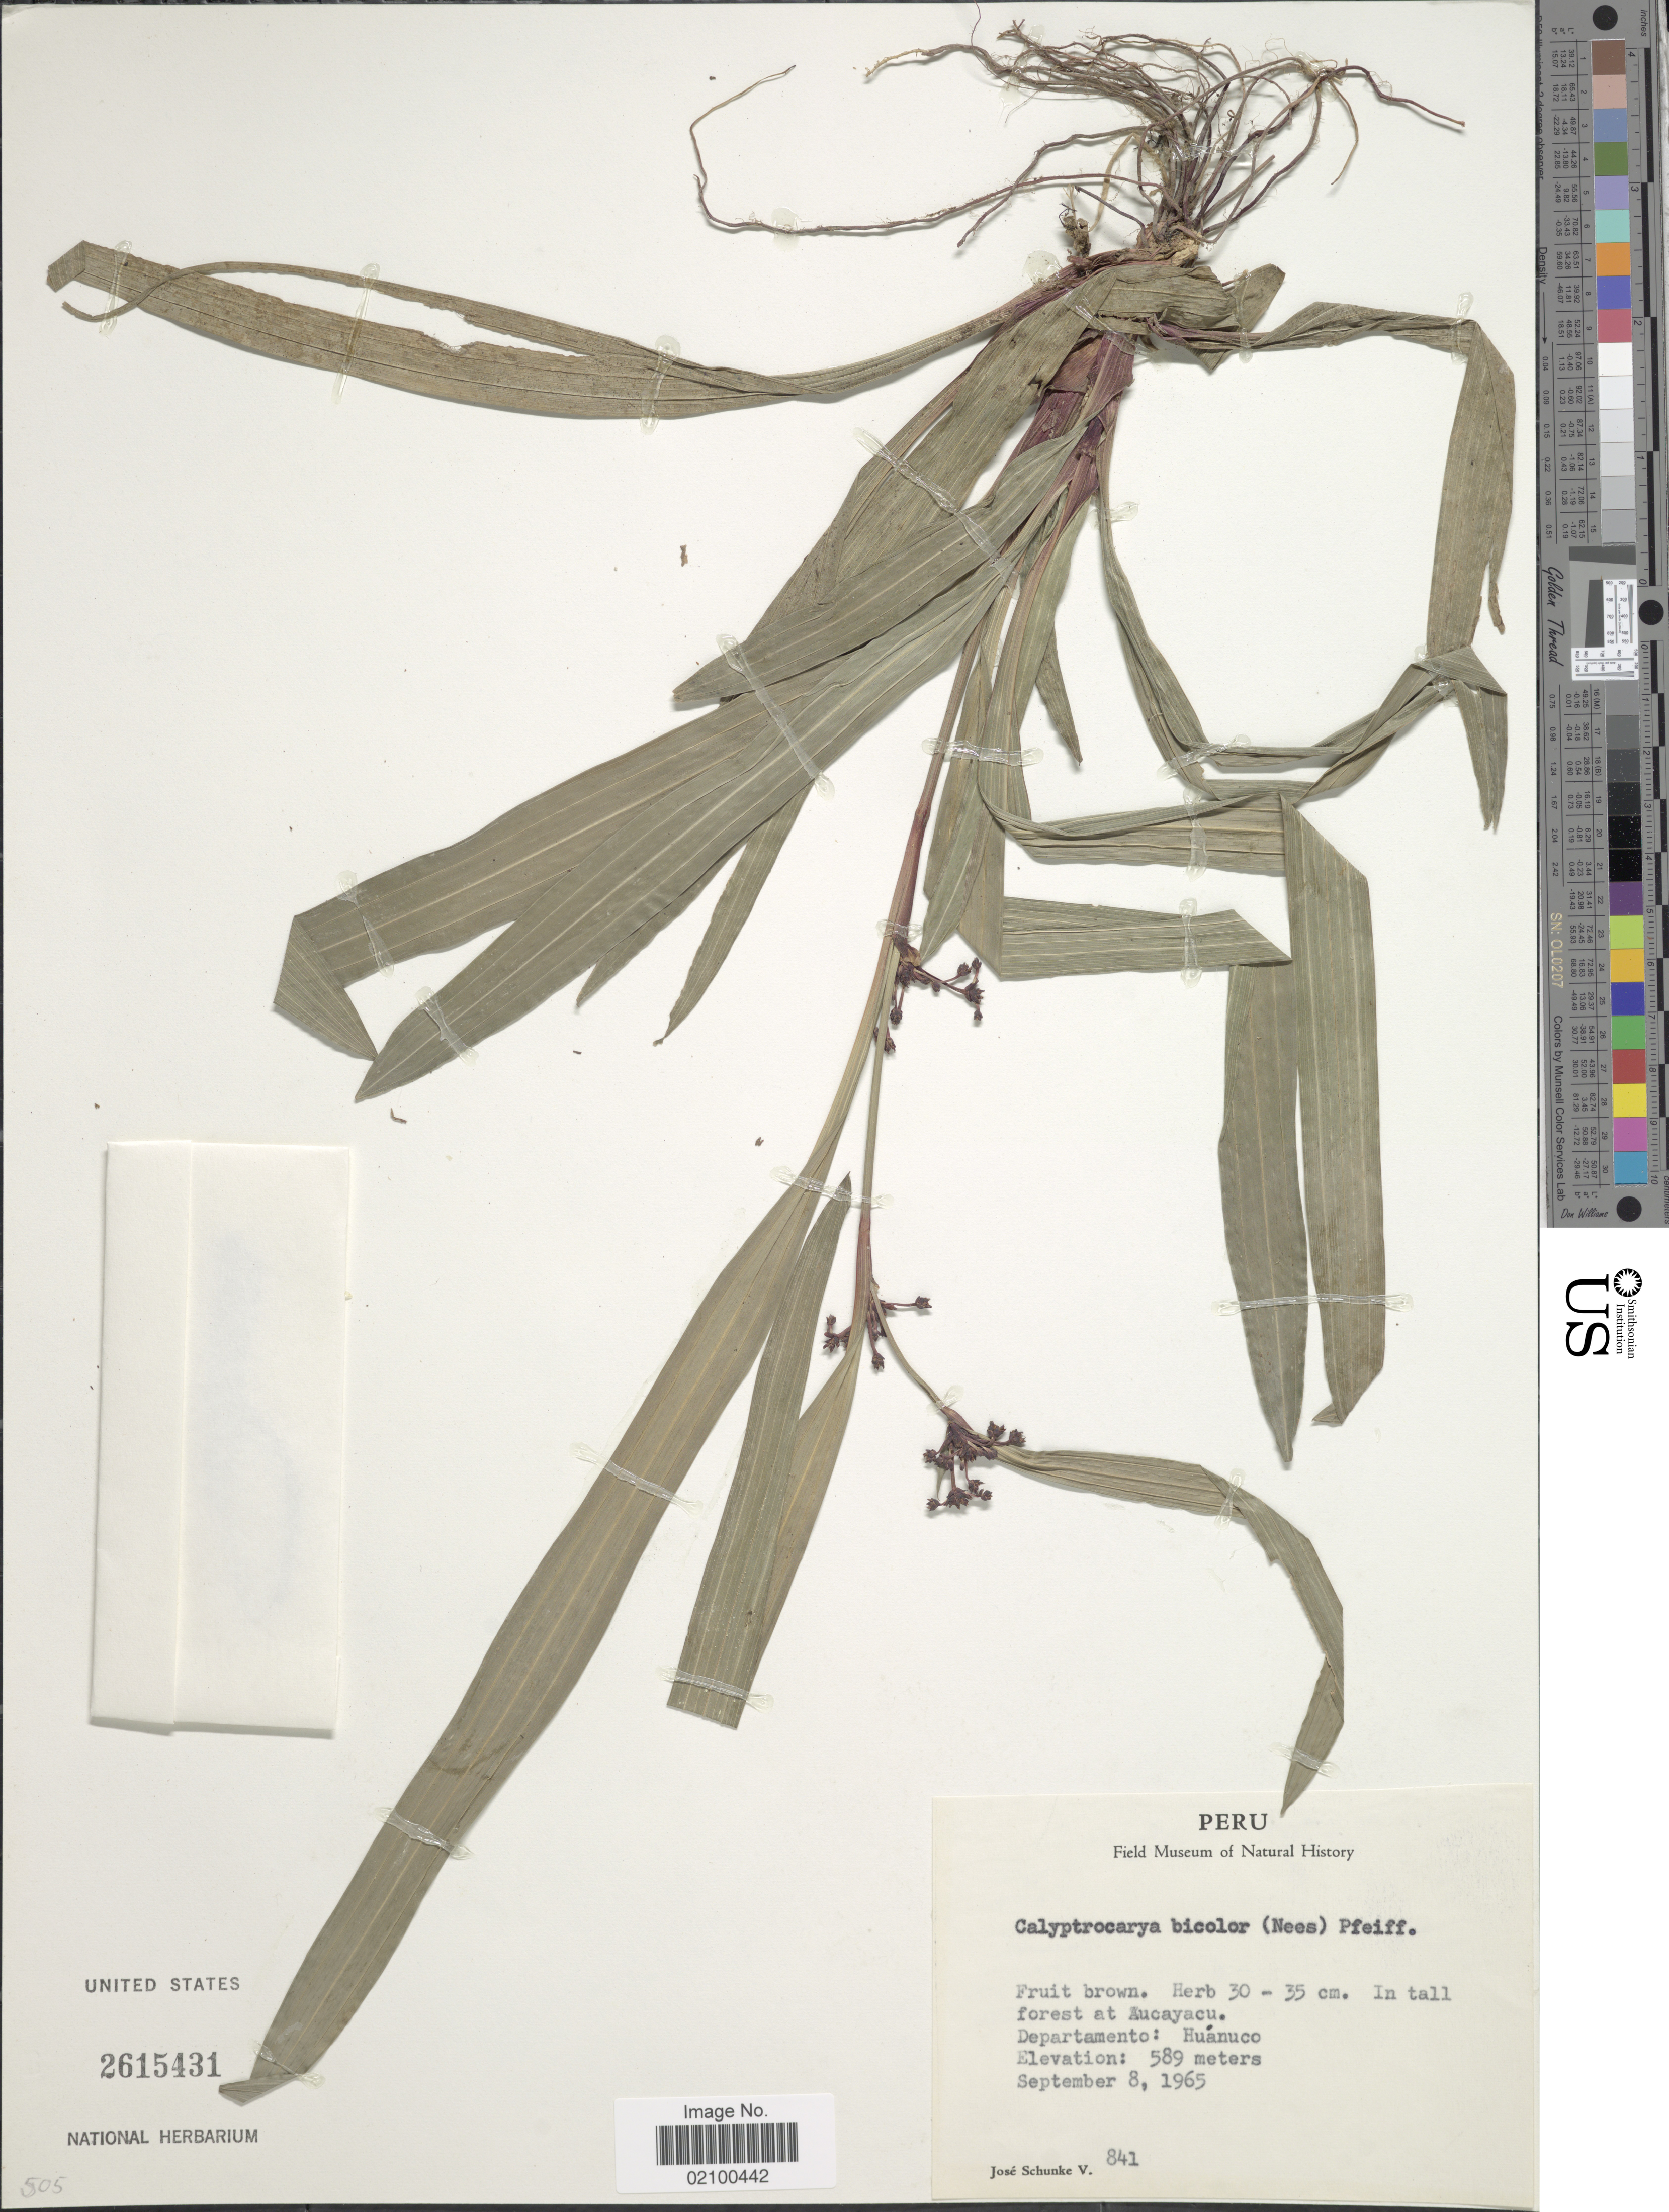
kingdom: Plantae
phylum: Tracheophyta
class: Liliopsida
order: Poales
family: Cyperaceae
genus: Calyptrocarya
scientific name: Calyptrocarya bicolor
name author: (H. Pfeiff.) T. Koyama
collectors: J. Schunke Vigo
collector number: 841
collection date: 1965-09-08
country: Peru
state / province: Huánuco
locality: In tall forest Aucayacu. Departamento: Huanuco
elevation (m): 589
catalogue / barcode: US 2615431